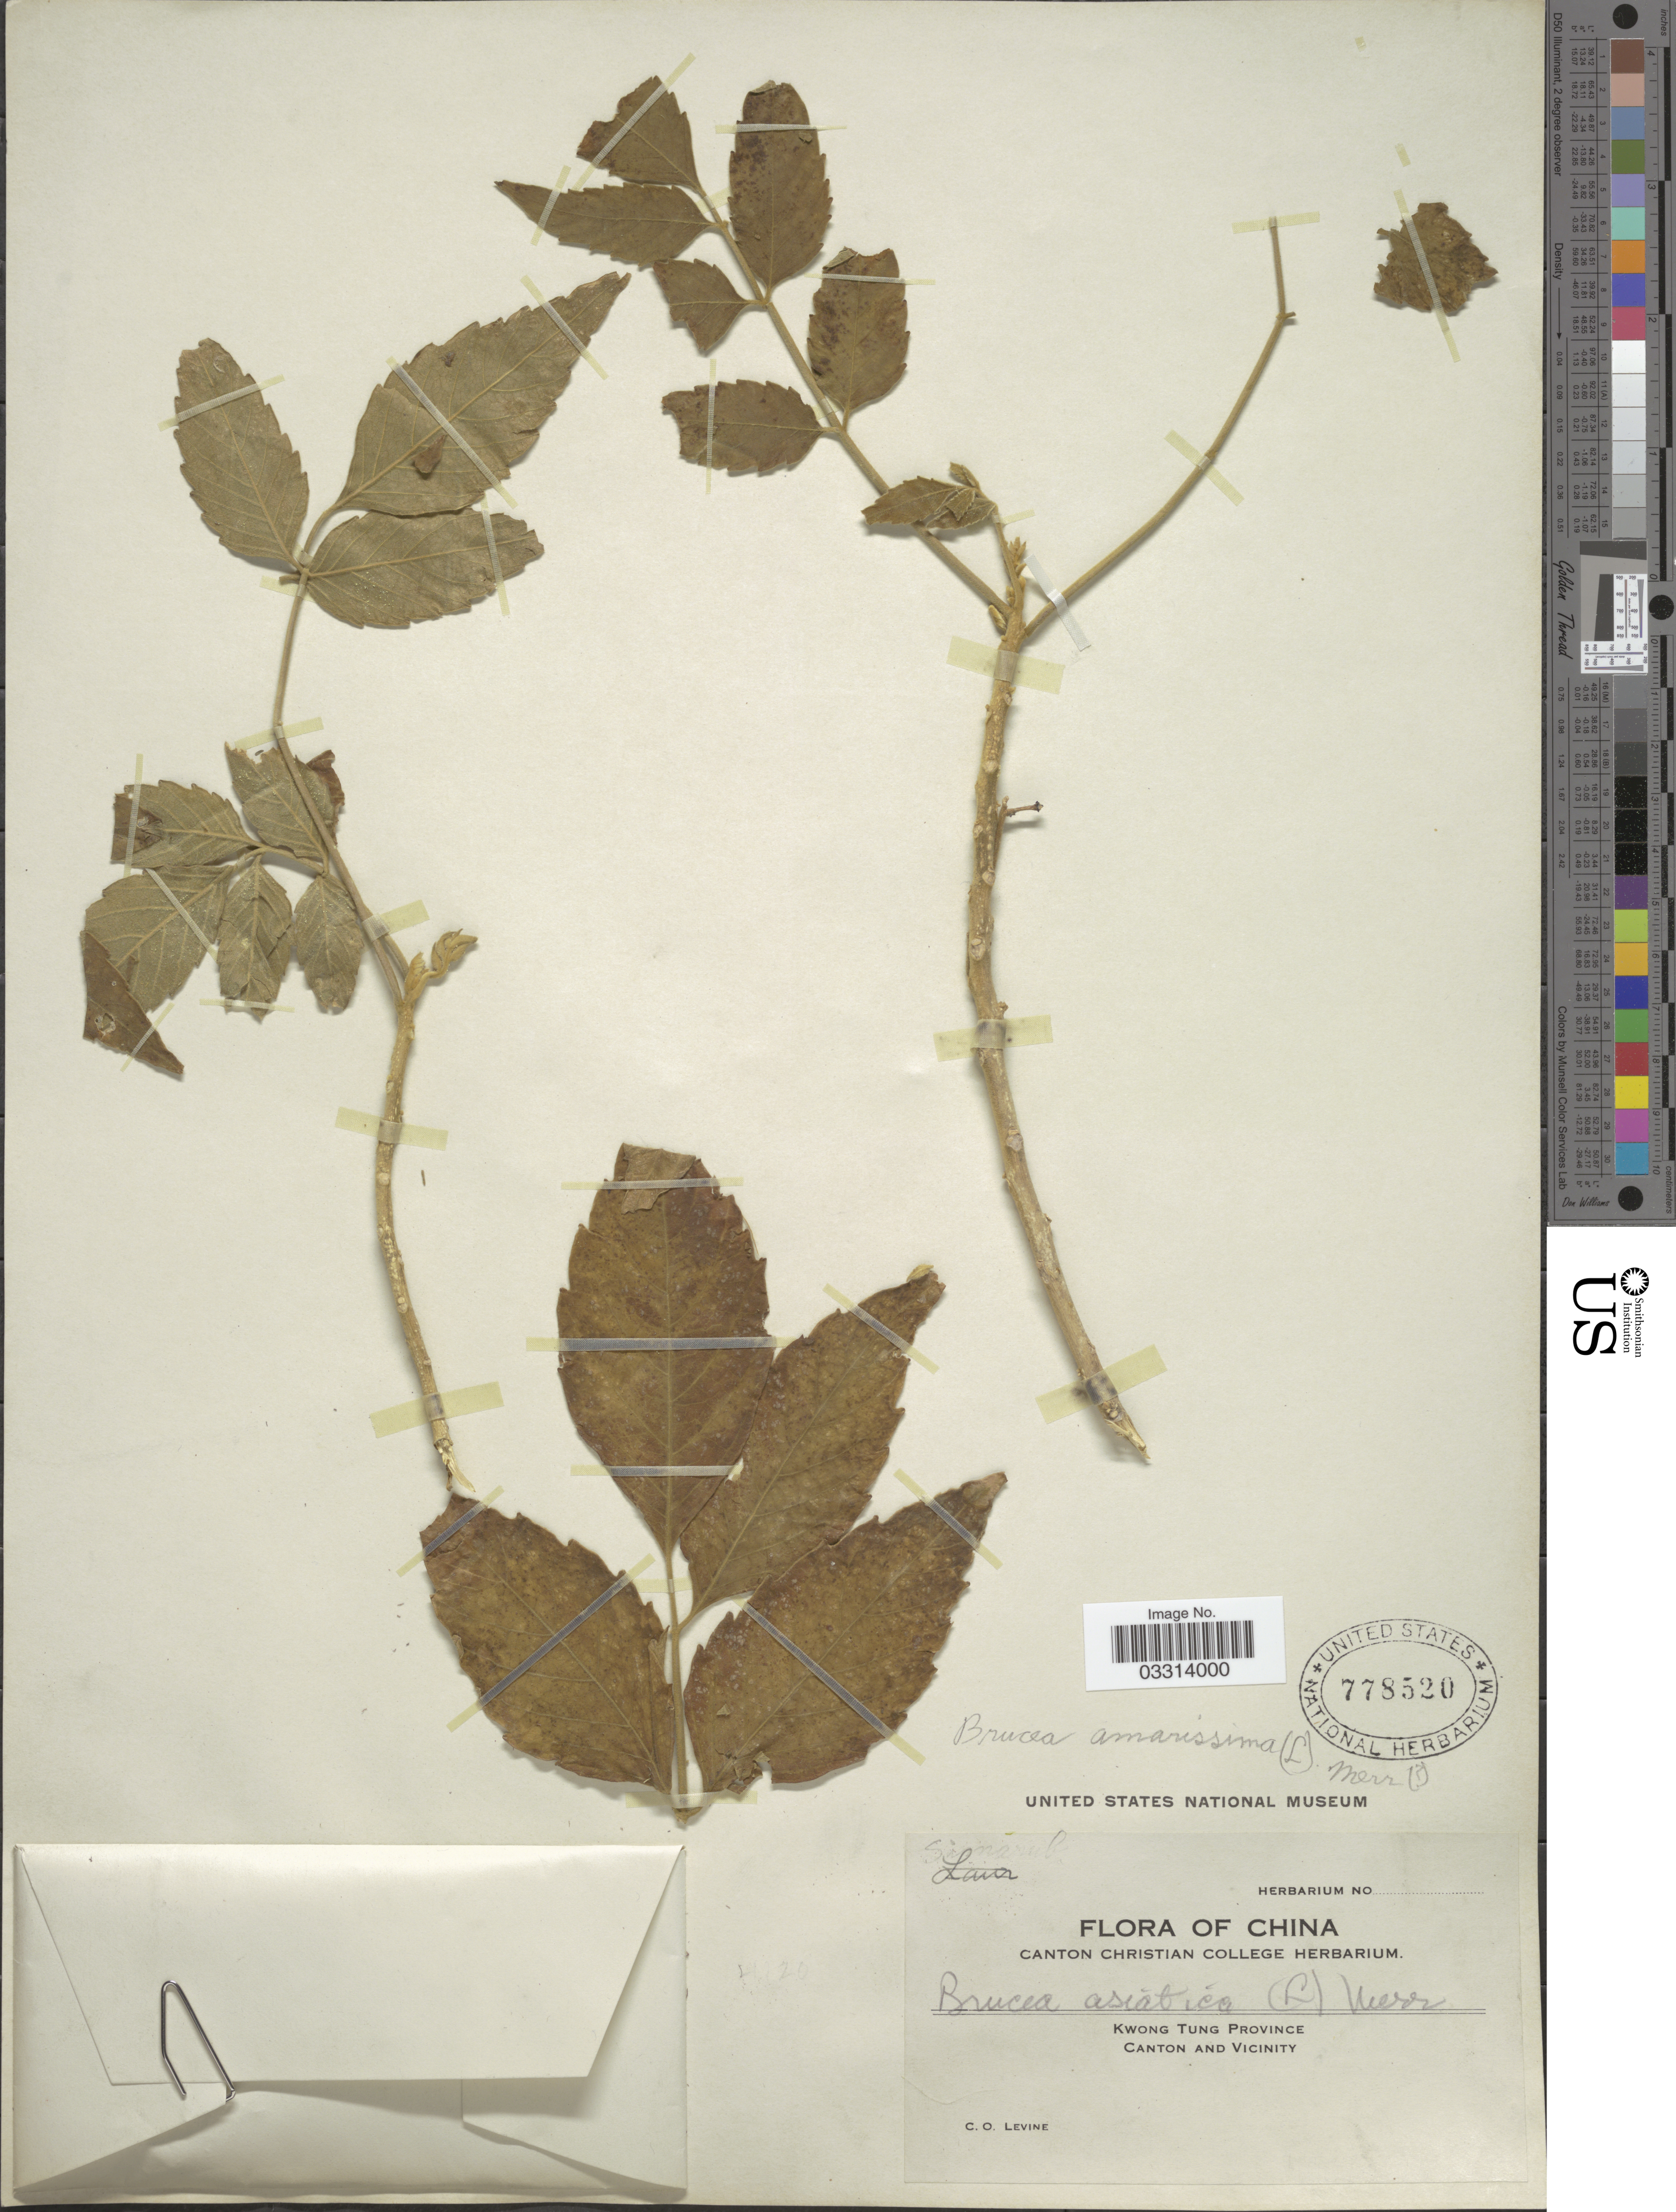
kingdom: Plantae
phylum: Tracheophyta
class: Magnoliopsida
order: Sapindales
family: Simaroubaceae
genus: Brucea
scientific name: Brucea javanica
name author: (L.) Merr.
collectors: C. O. Levine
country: China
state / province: Guangdong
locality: Kwong Tung Province. Canton and Vicinity.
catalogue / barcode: US 778520